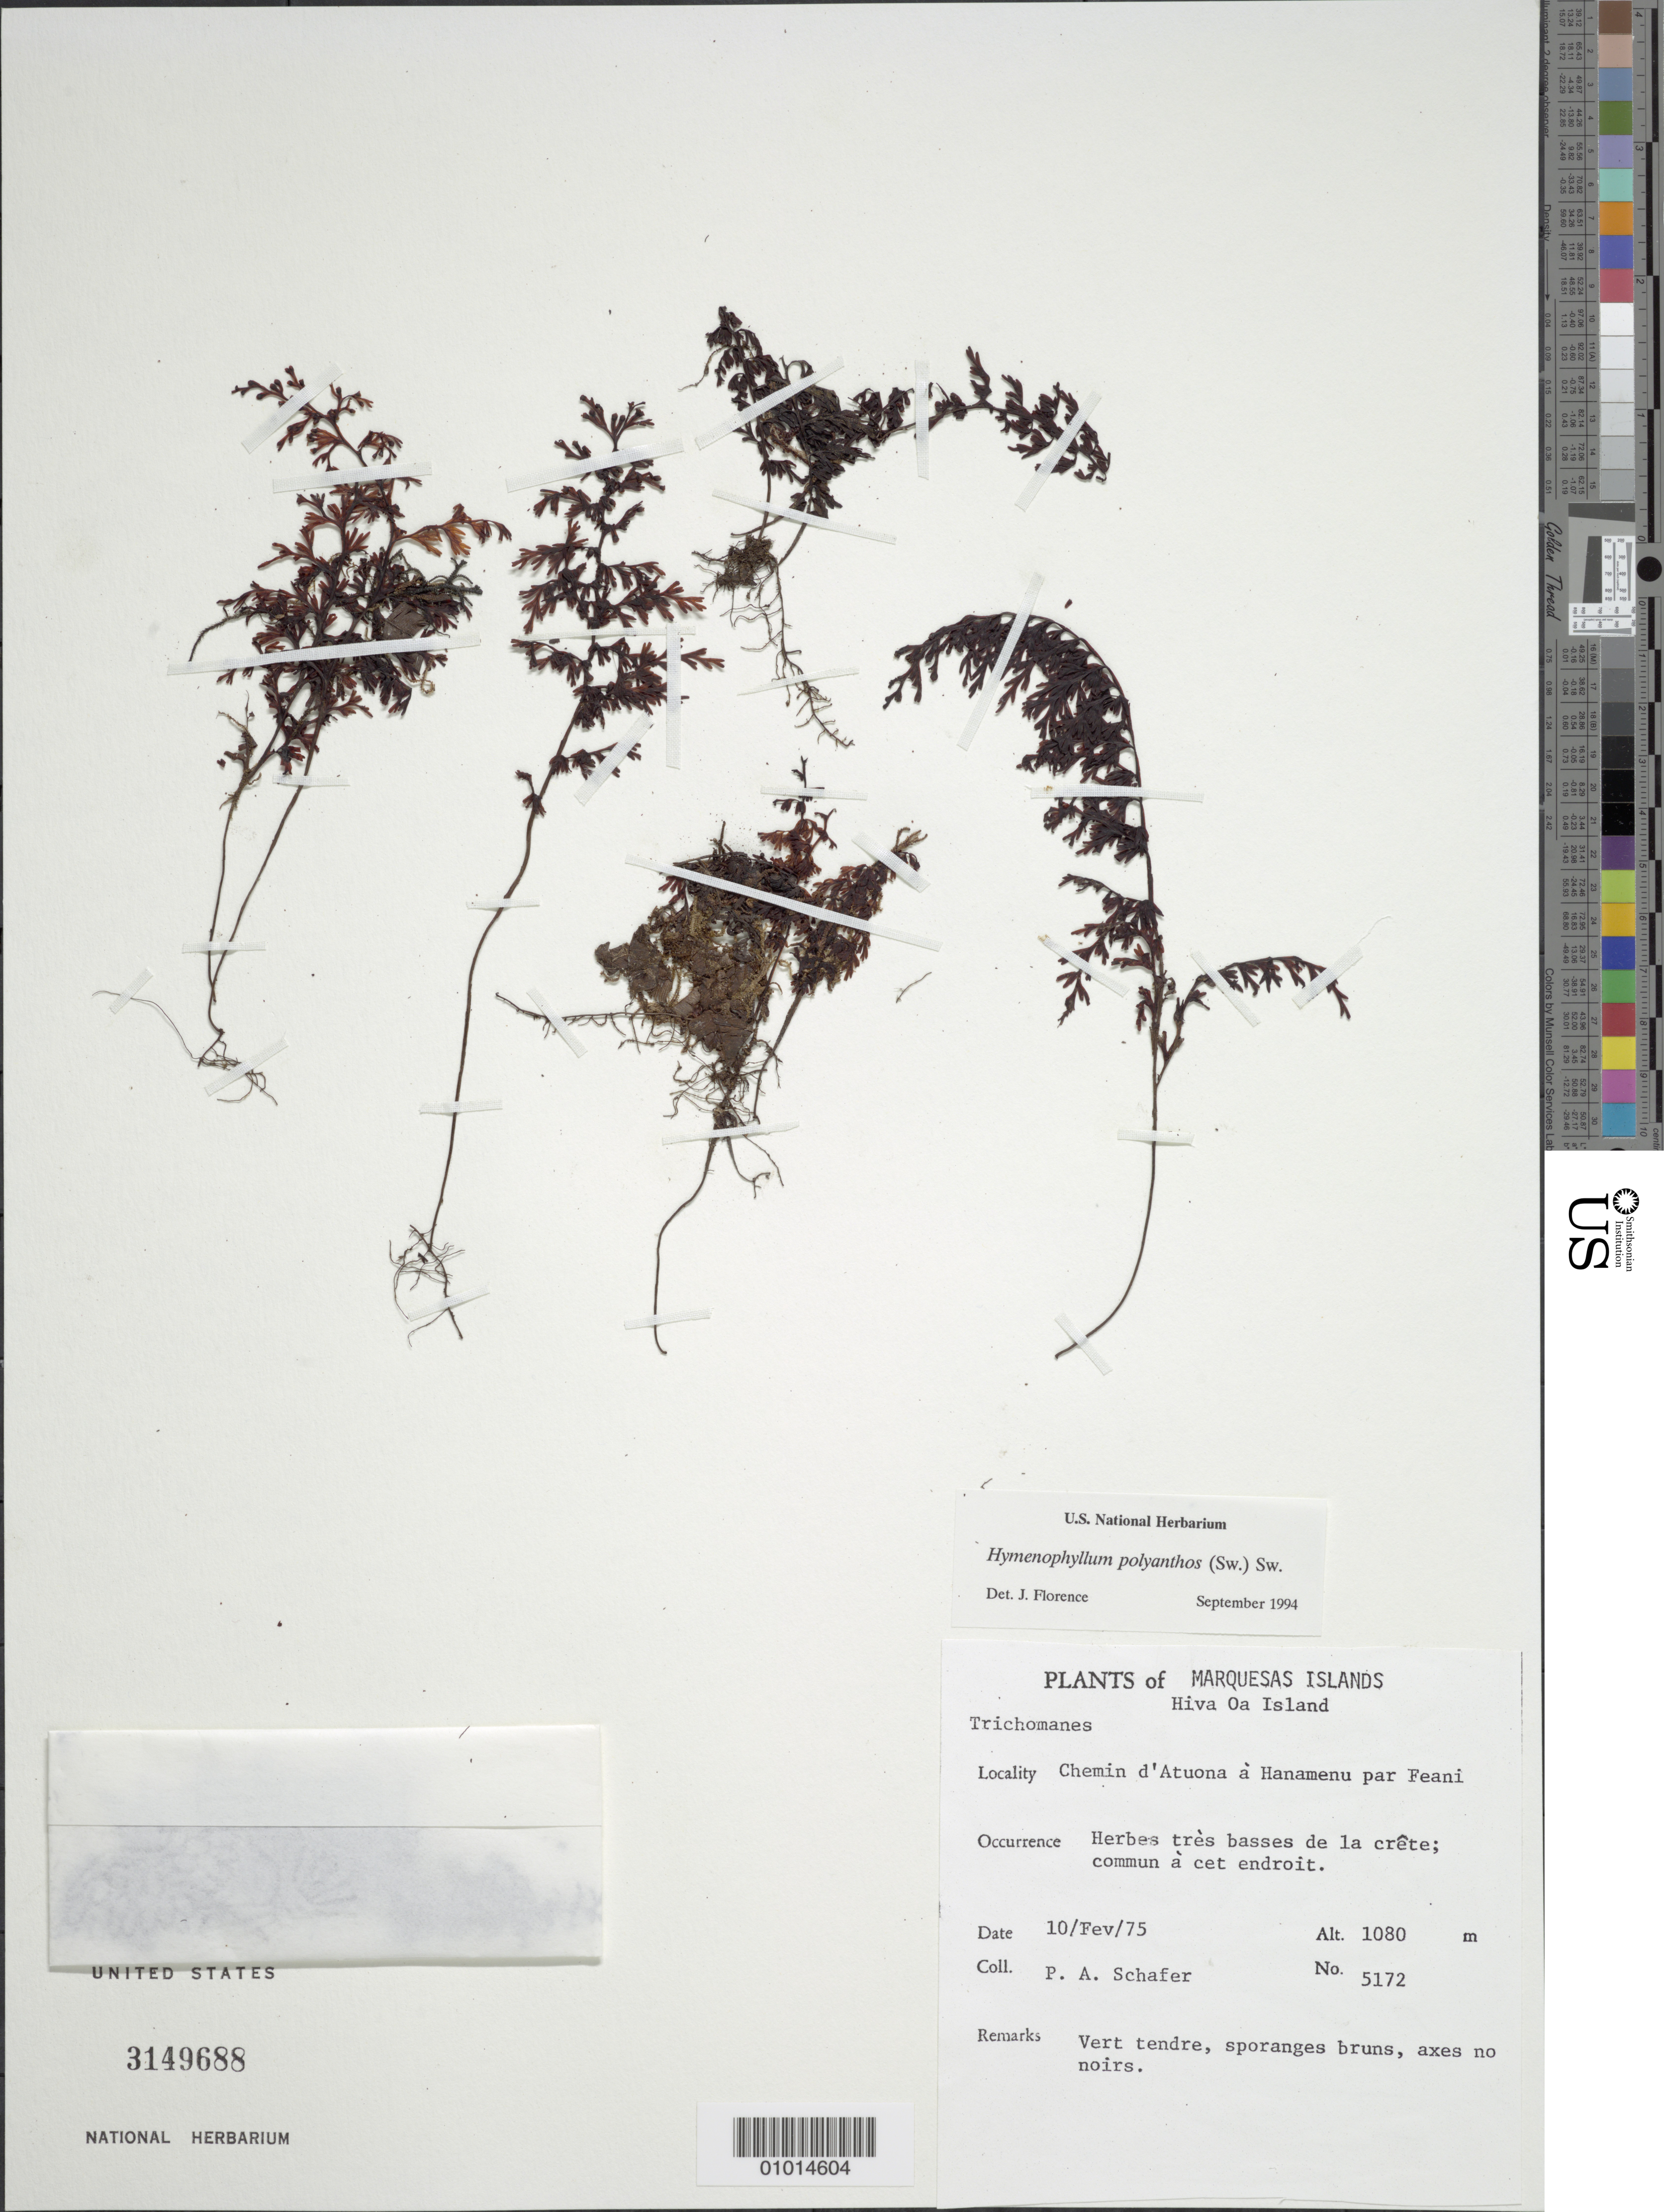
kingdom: Plantae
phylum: Tracheophyta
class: Polypodiopsida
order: Hymenophyllales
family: Hymenophyllaceae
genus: Hymenophyllum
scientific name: Hymenophyllum polyanthos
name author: (Sw.) Sw.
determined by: Florence, J.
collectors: P. A. Schäfer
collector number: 5172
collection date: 1975-02-10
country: French Polynesia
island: Hiva Oa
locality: Chemin d'Atuona à Hanamenu par Feani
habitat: Herbs trés basses de la crête; commun à cet endroit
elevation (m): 1080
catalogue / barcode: US 3149688